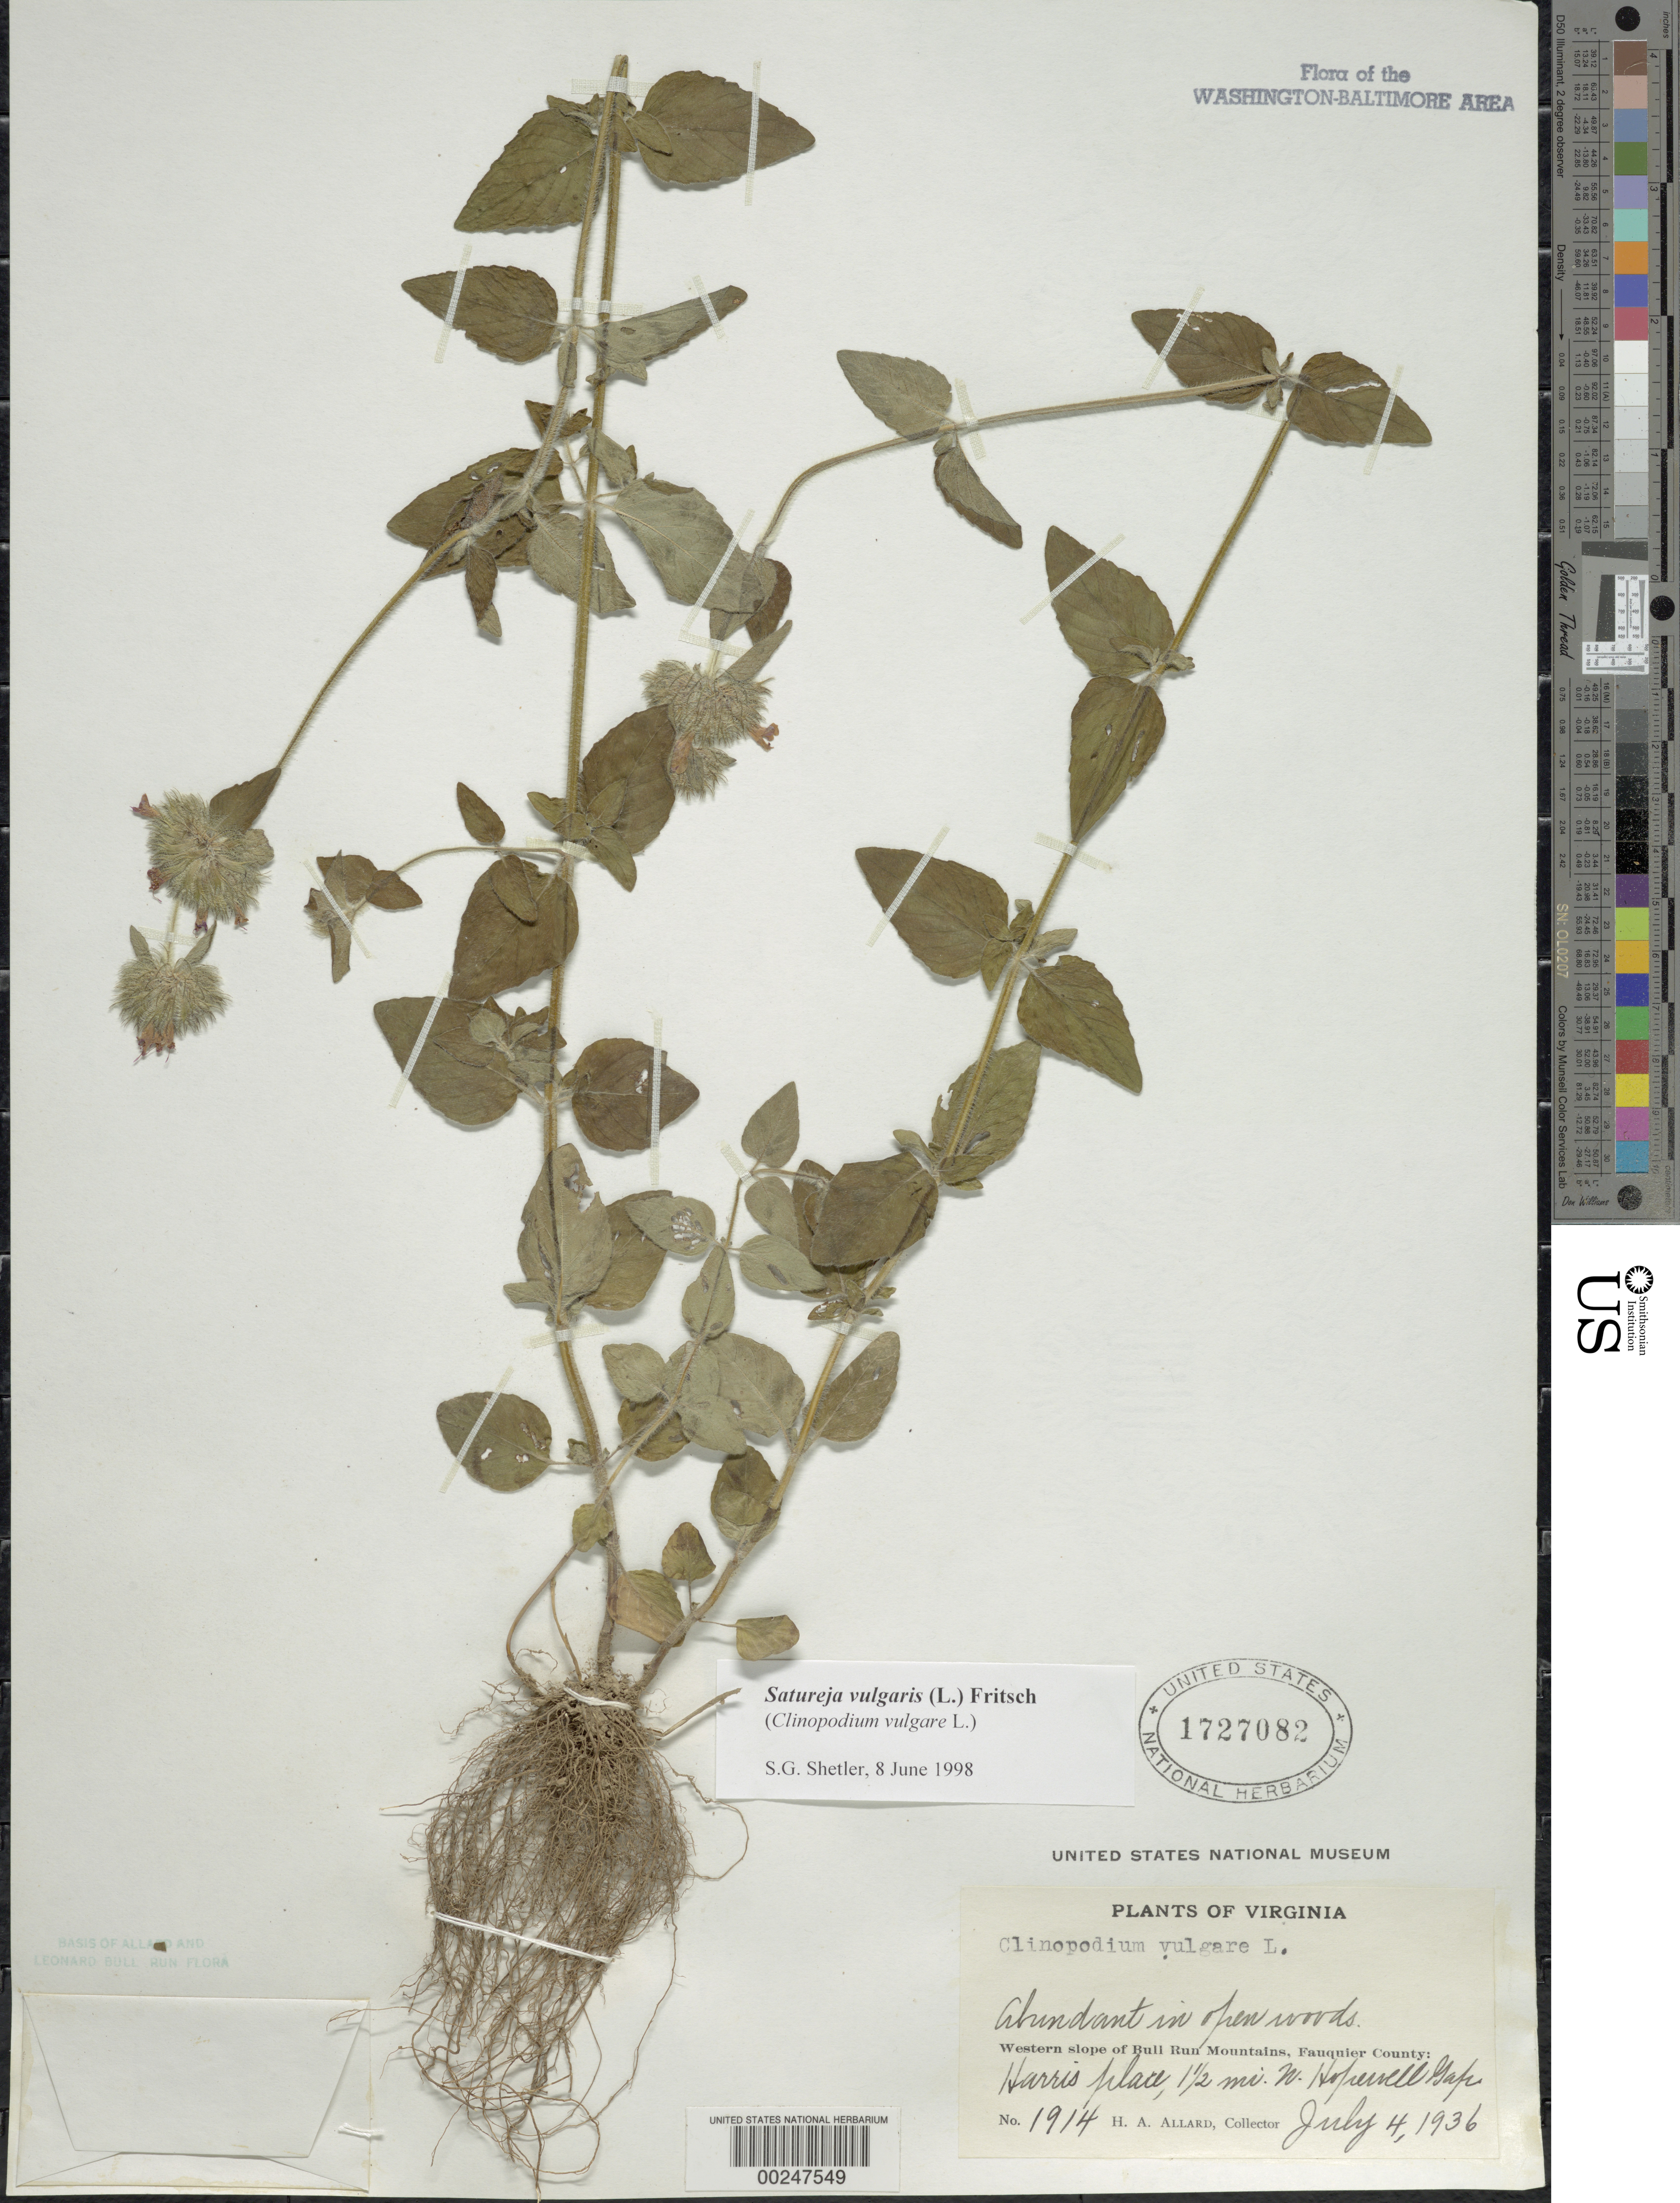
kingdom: Plantae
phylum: Tracheophyta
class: Magnoliopsida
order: Lamiales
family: Lamiaceae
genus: Clinopodium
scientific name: Clinopodium vulgare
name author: L.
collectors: H. A. Allard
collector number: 1914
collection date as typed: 04 Jul 1936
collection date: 1936-07-04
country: United States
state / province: Virginia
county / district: Fauquier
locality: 1 1/2 mi. N of Hopewell Gap, Harris Place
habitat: In open woods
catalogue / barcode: US 1727082